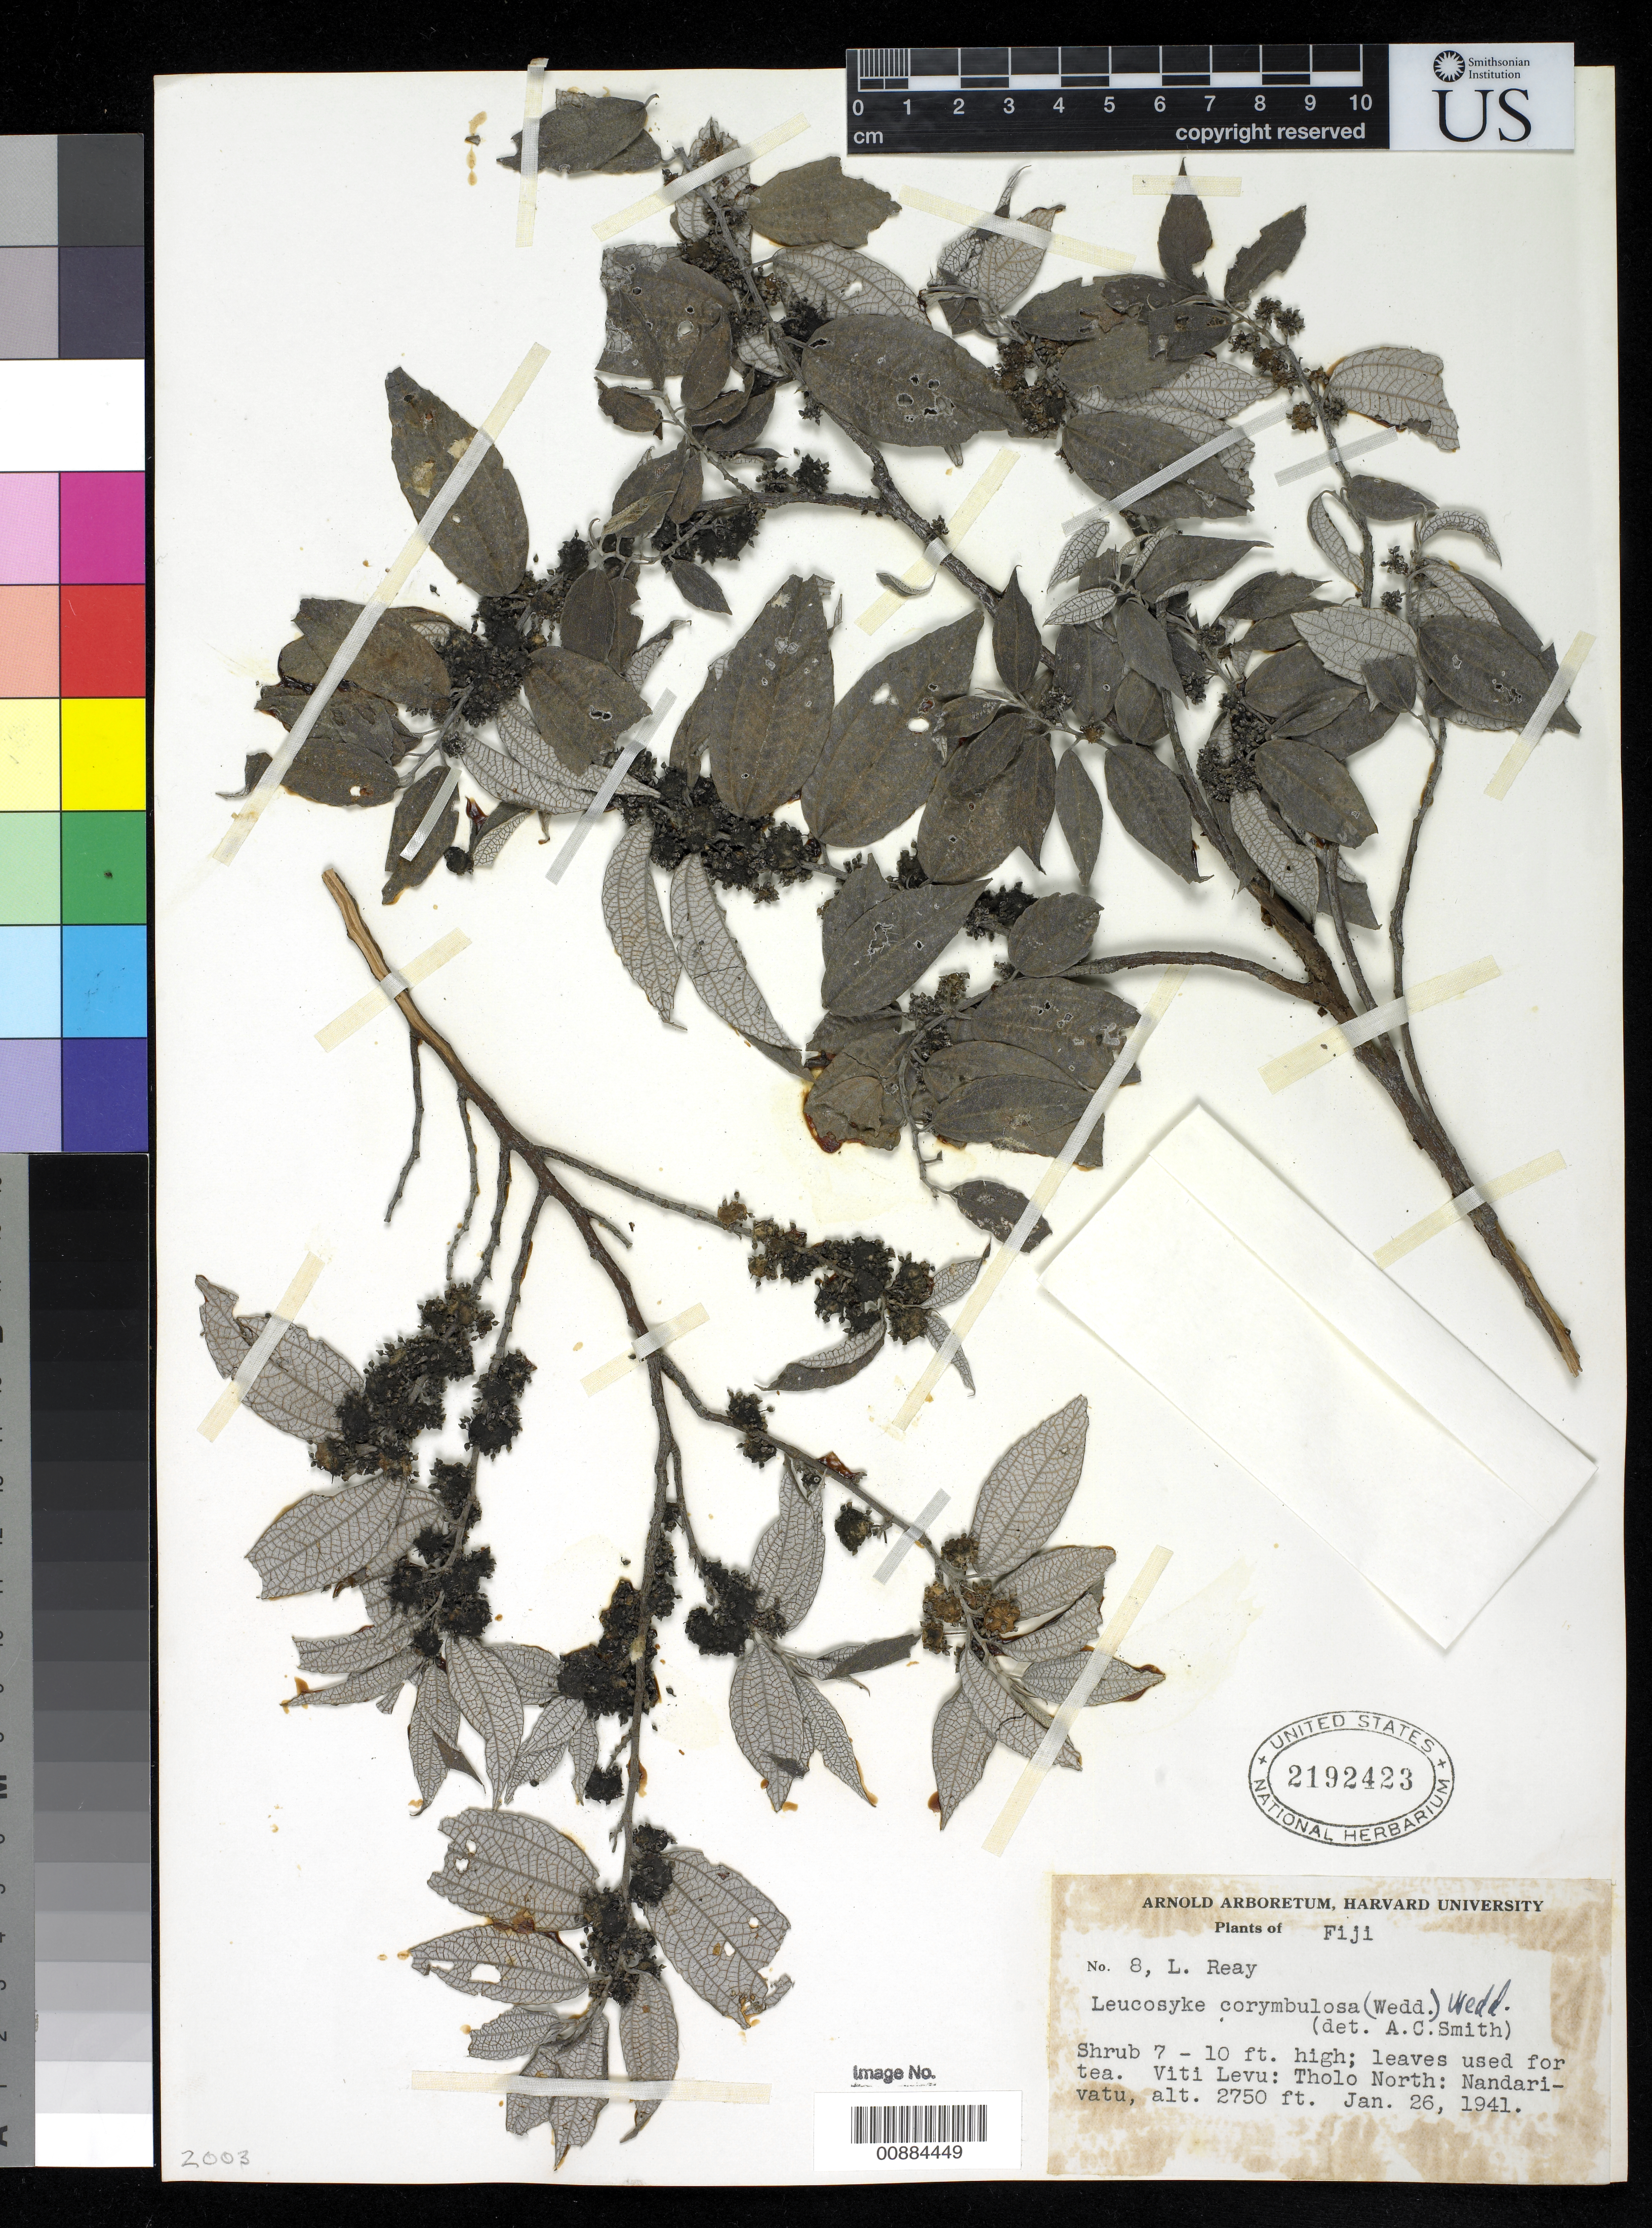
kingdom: Plantae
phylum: Tracheophyta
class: Magnoliopsida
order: Rosales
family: Urticaceae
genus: Leucosyke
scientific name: Leucosyke corymbulosa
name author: (Wedd.) Wedd.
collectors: L. Reay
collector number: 8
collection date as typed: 26 Jan 1941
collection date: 1941-01-26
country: Fiji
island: Viti Levu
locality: Tholo North: Nandarivatu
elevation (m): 838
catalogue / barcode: US 2192423